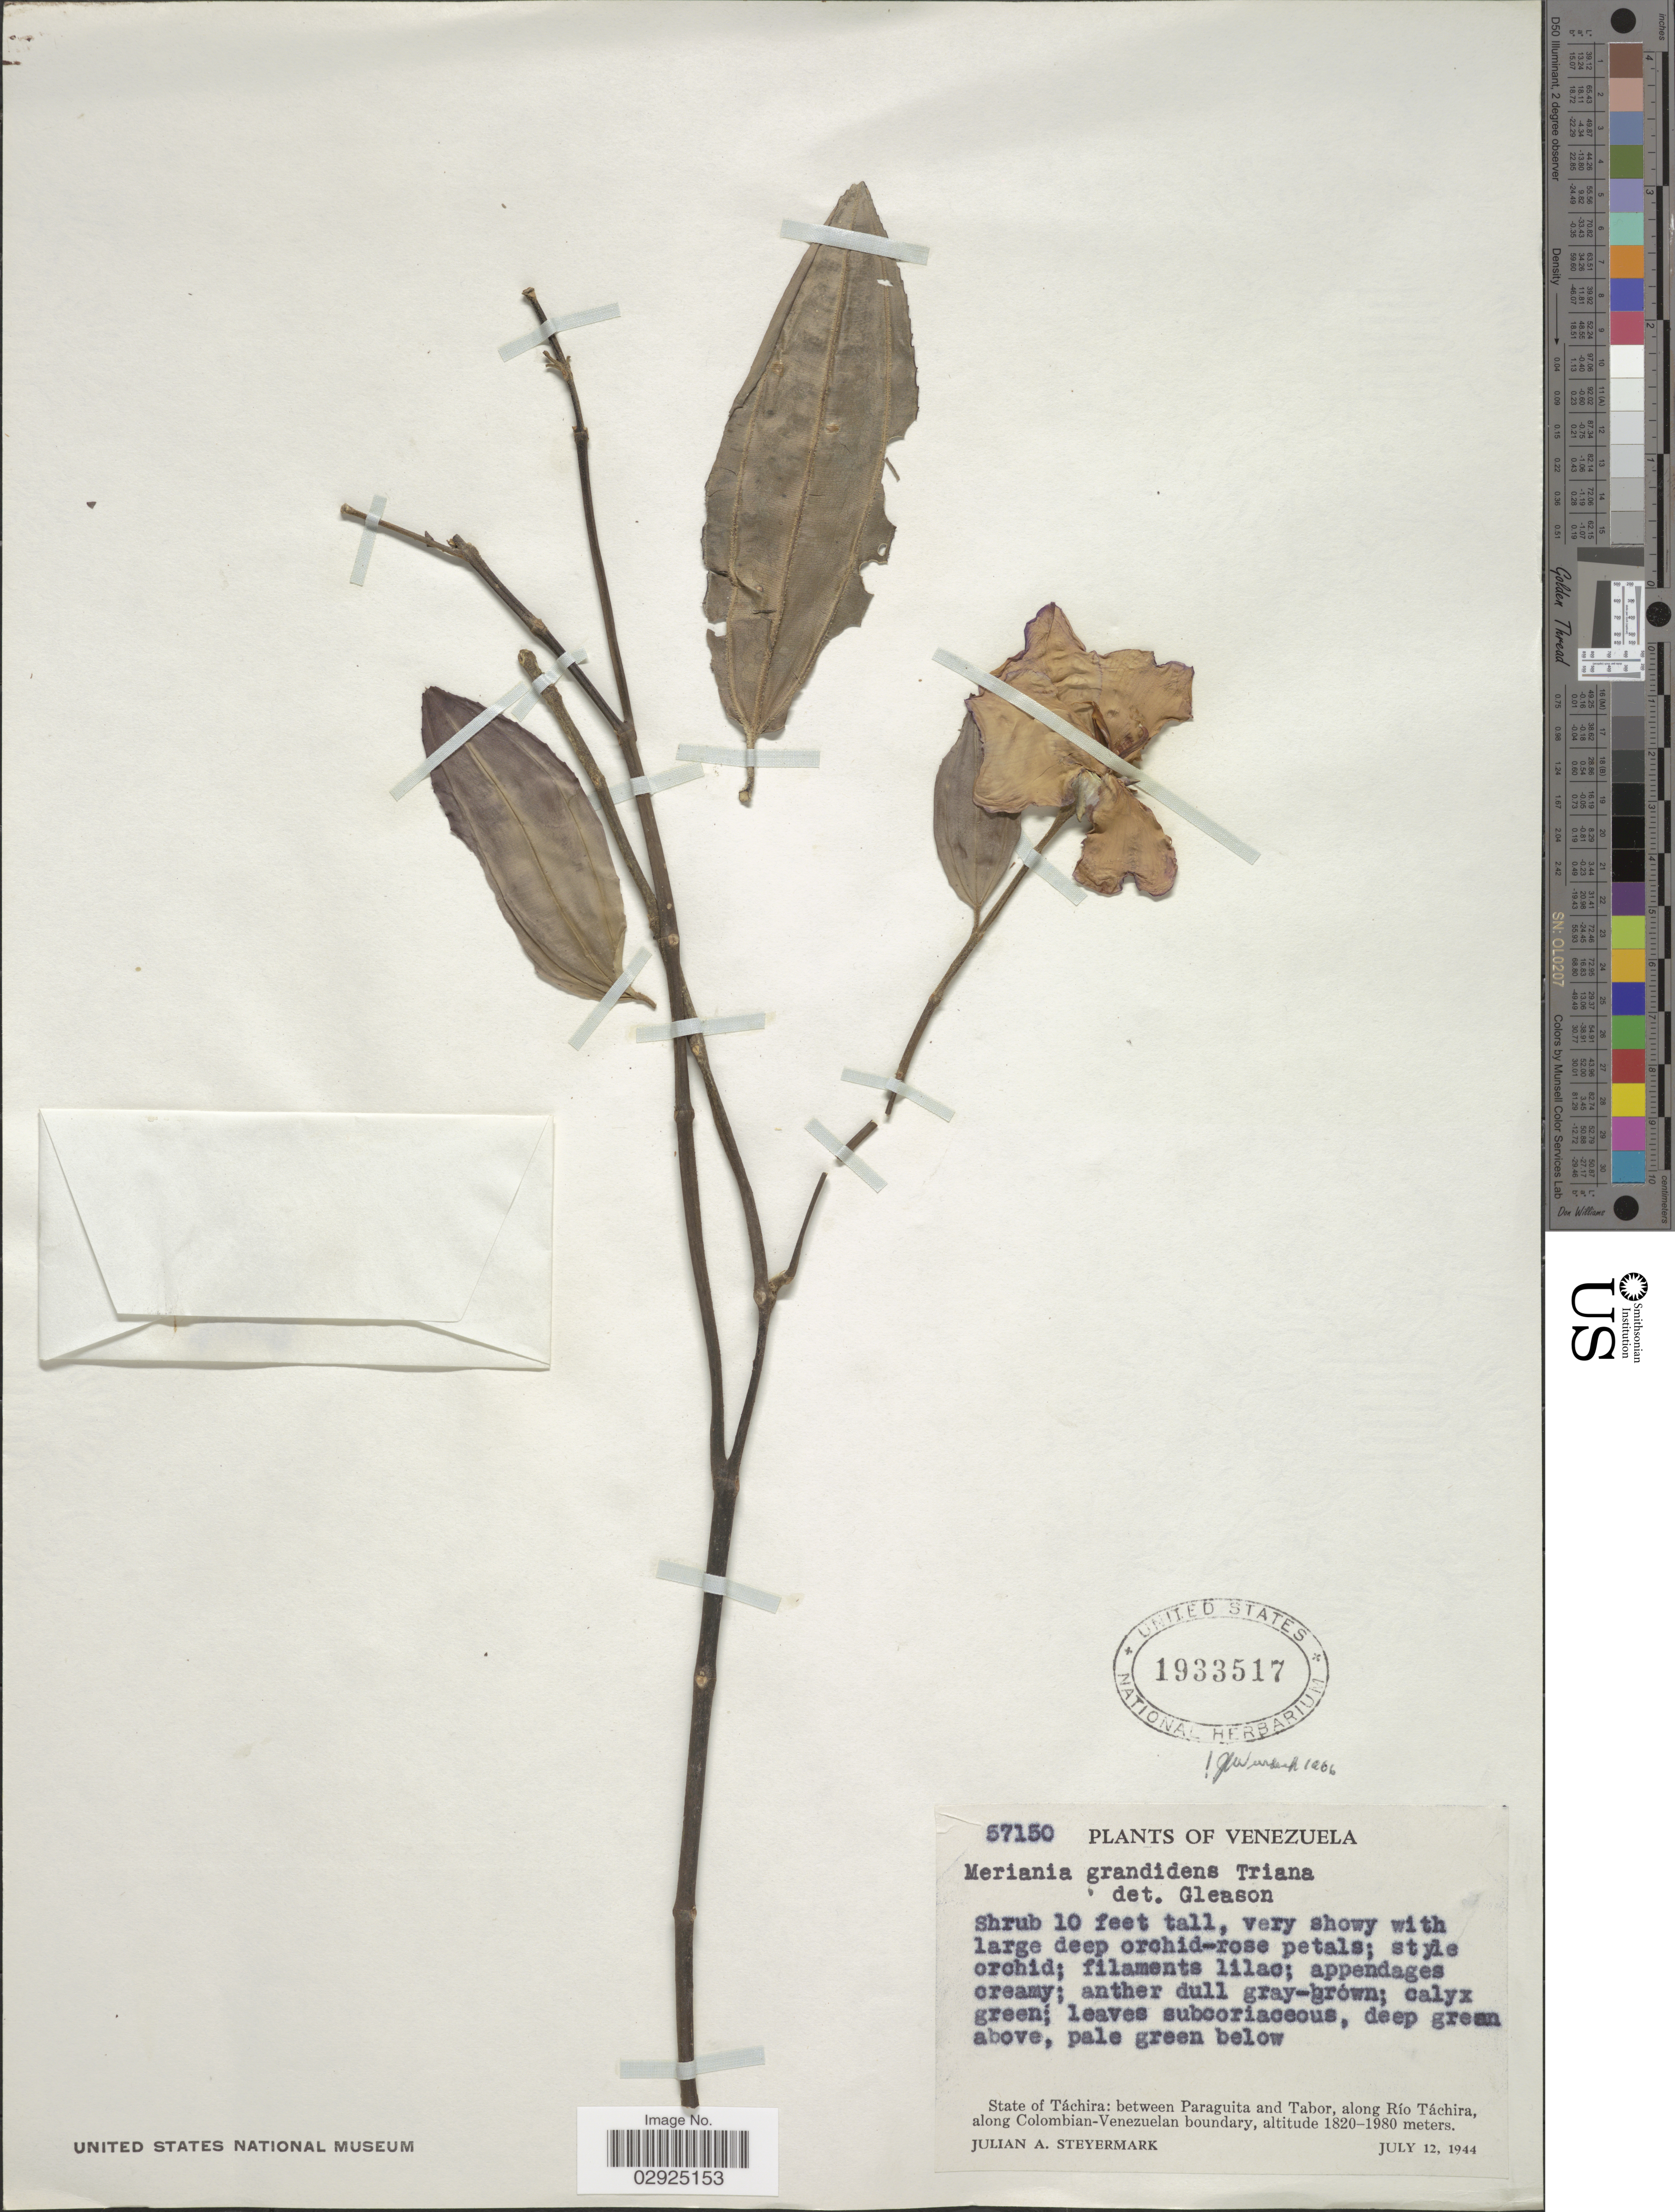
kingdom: Plantae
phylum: Tracheophyta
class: Magnoliopsida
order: Myrtales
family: Melastomataceae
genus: Meriania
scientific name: Meriania grandidens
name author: Triana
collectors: J. Steyermark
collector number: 57150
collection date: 1944-07-12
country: Venezuela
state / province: Tachira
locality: Between Paraguita and Tabor, along Río Táchira along Colombian-Venezuelan boundary.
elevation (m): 1820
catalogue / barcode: US 1933517